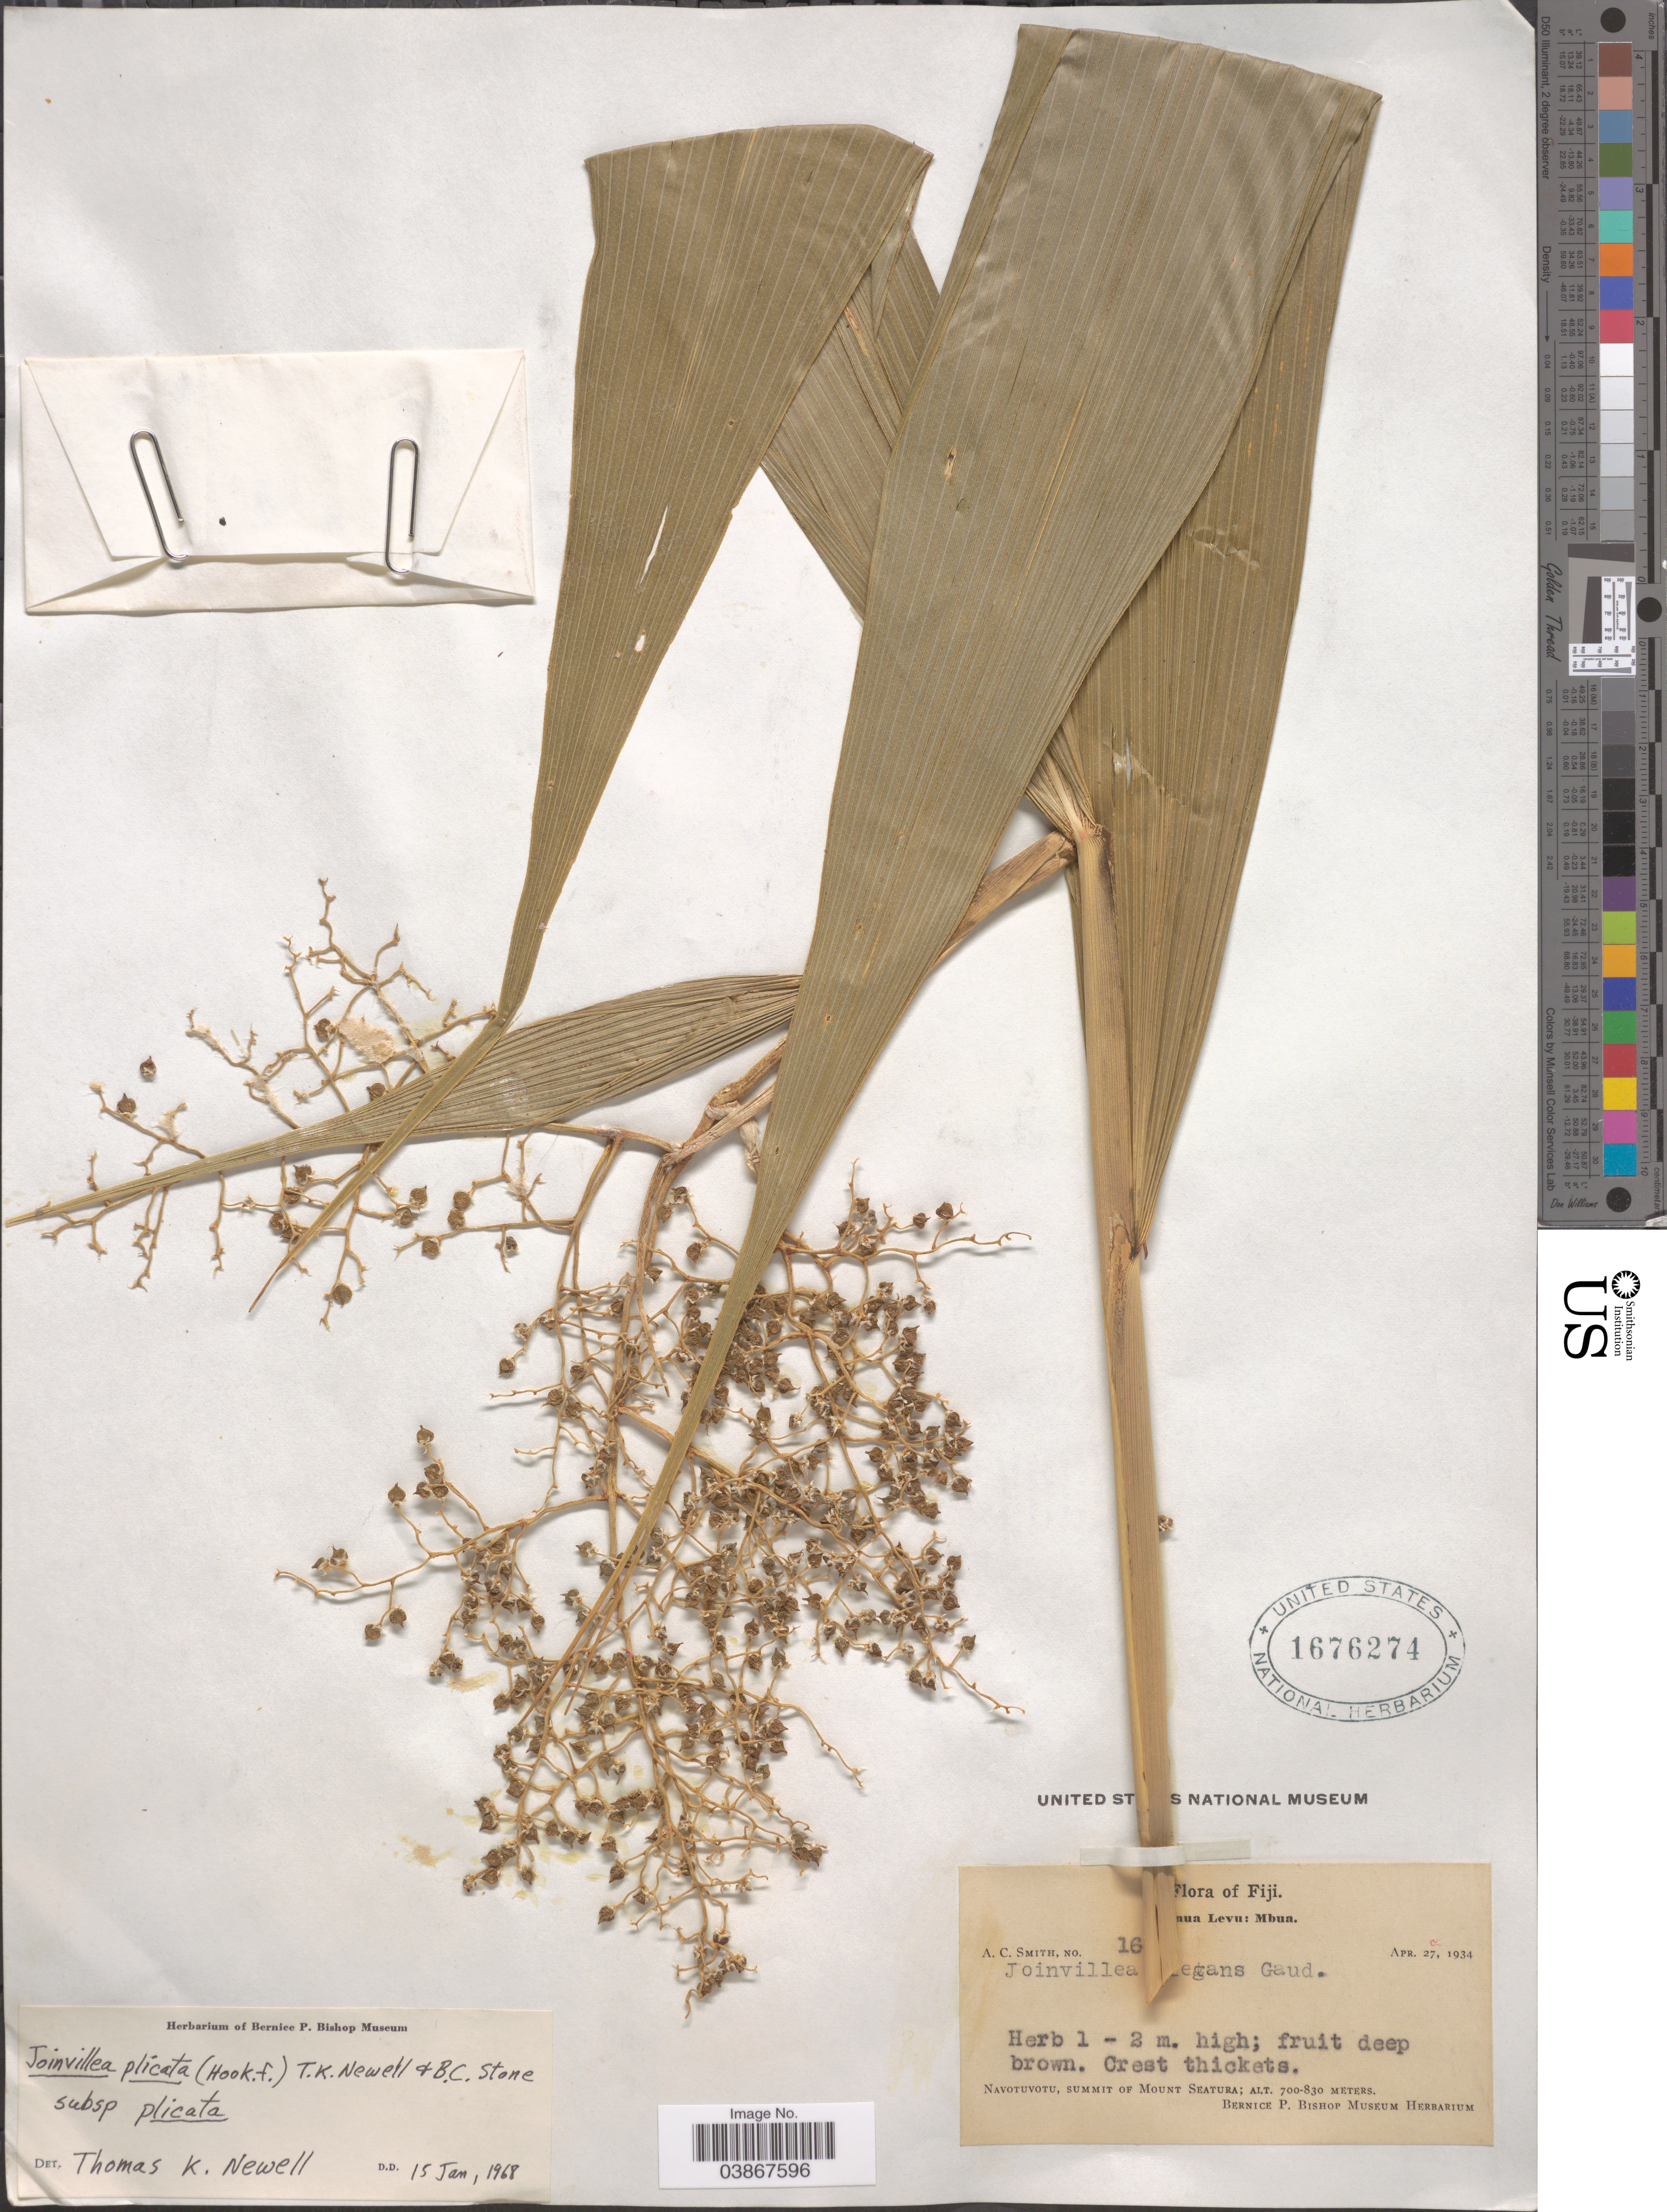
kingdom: Plantae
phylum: Tracheophyta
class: Liliopsida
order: Poales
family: Joinvilleaceae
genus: Joinvillea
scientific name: Joinvillea plicata subsp. plicata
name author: (Hook. f.) Newell & B.C. Stone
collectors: A. C. Smith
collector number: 16!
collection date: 1934-04-27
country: Fiji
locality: [illegible text]nua Levu: Mbua. Navotuvotu, summit of Mount Seatura.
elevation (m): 700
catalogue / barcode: US 1676274